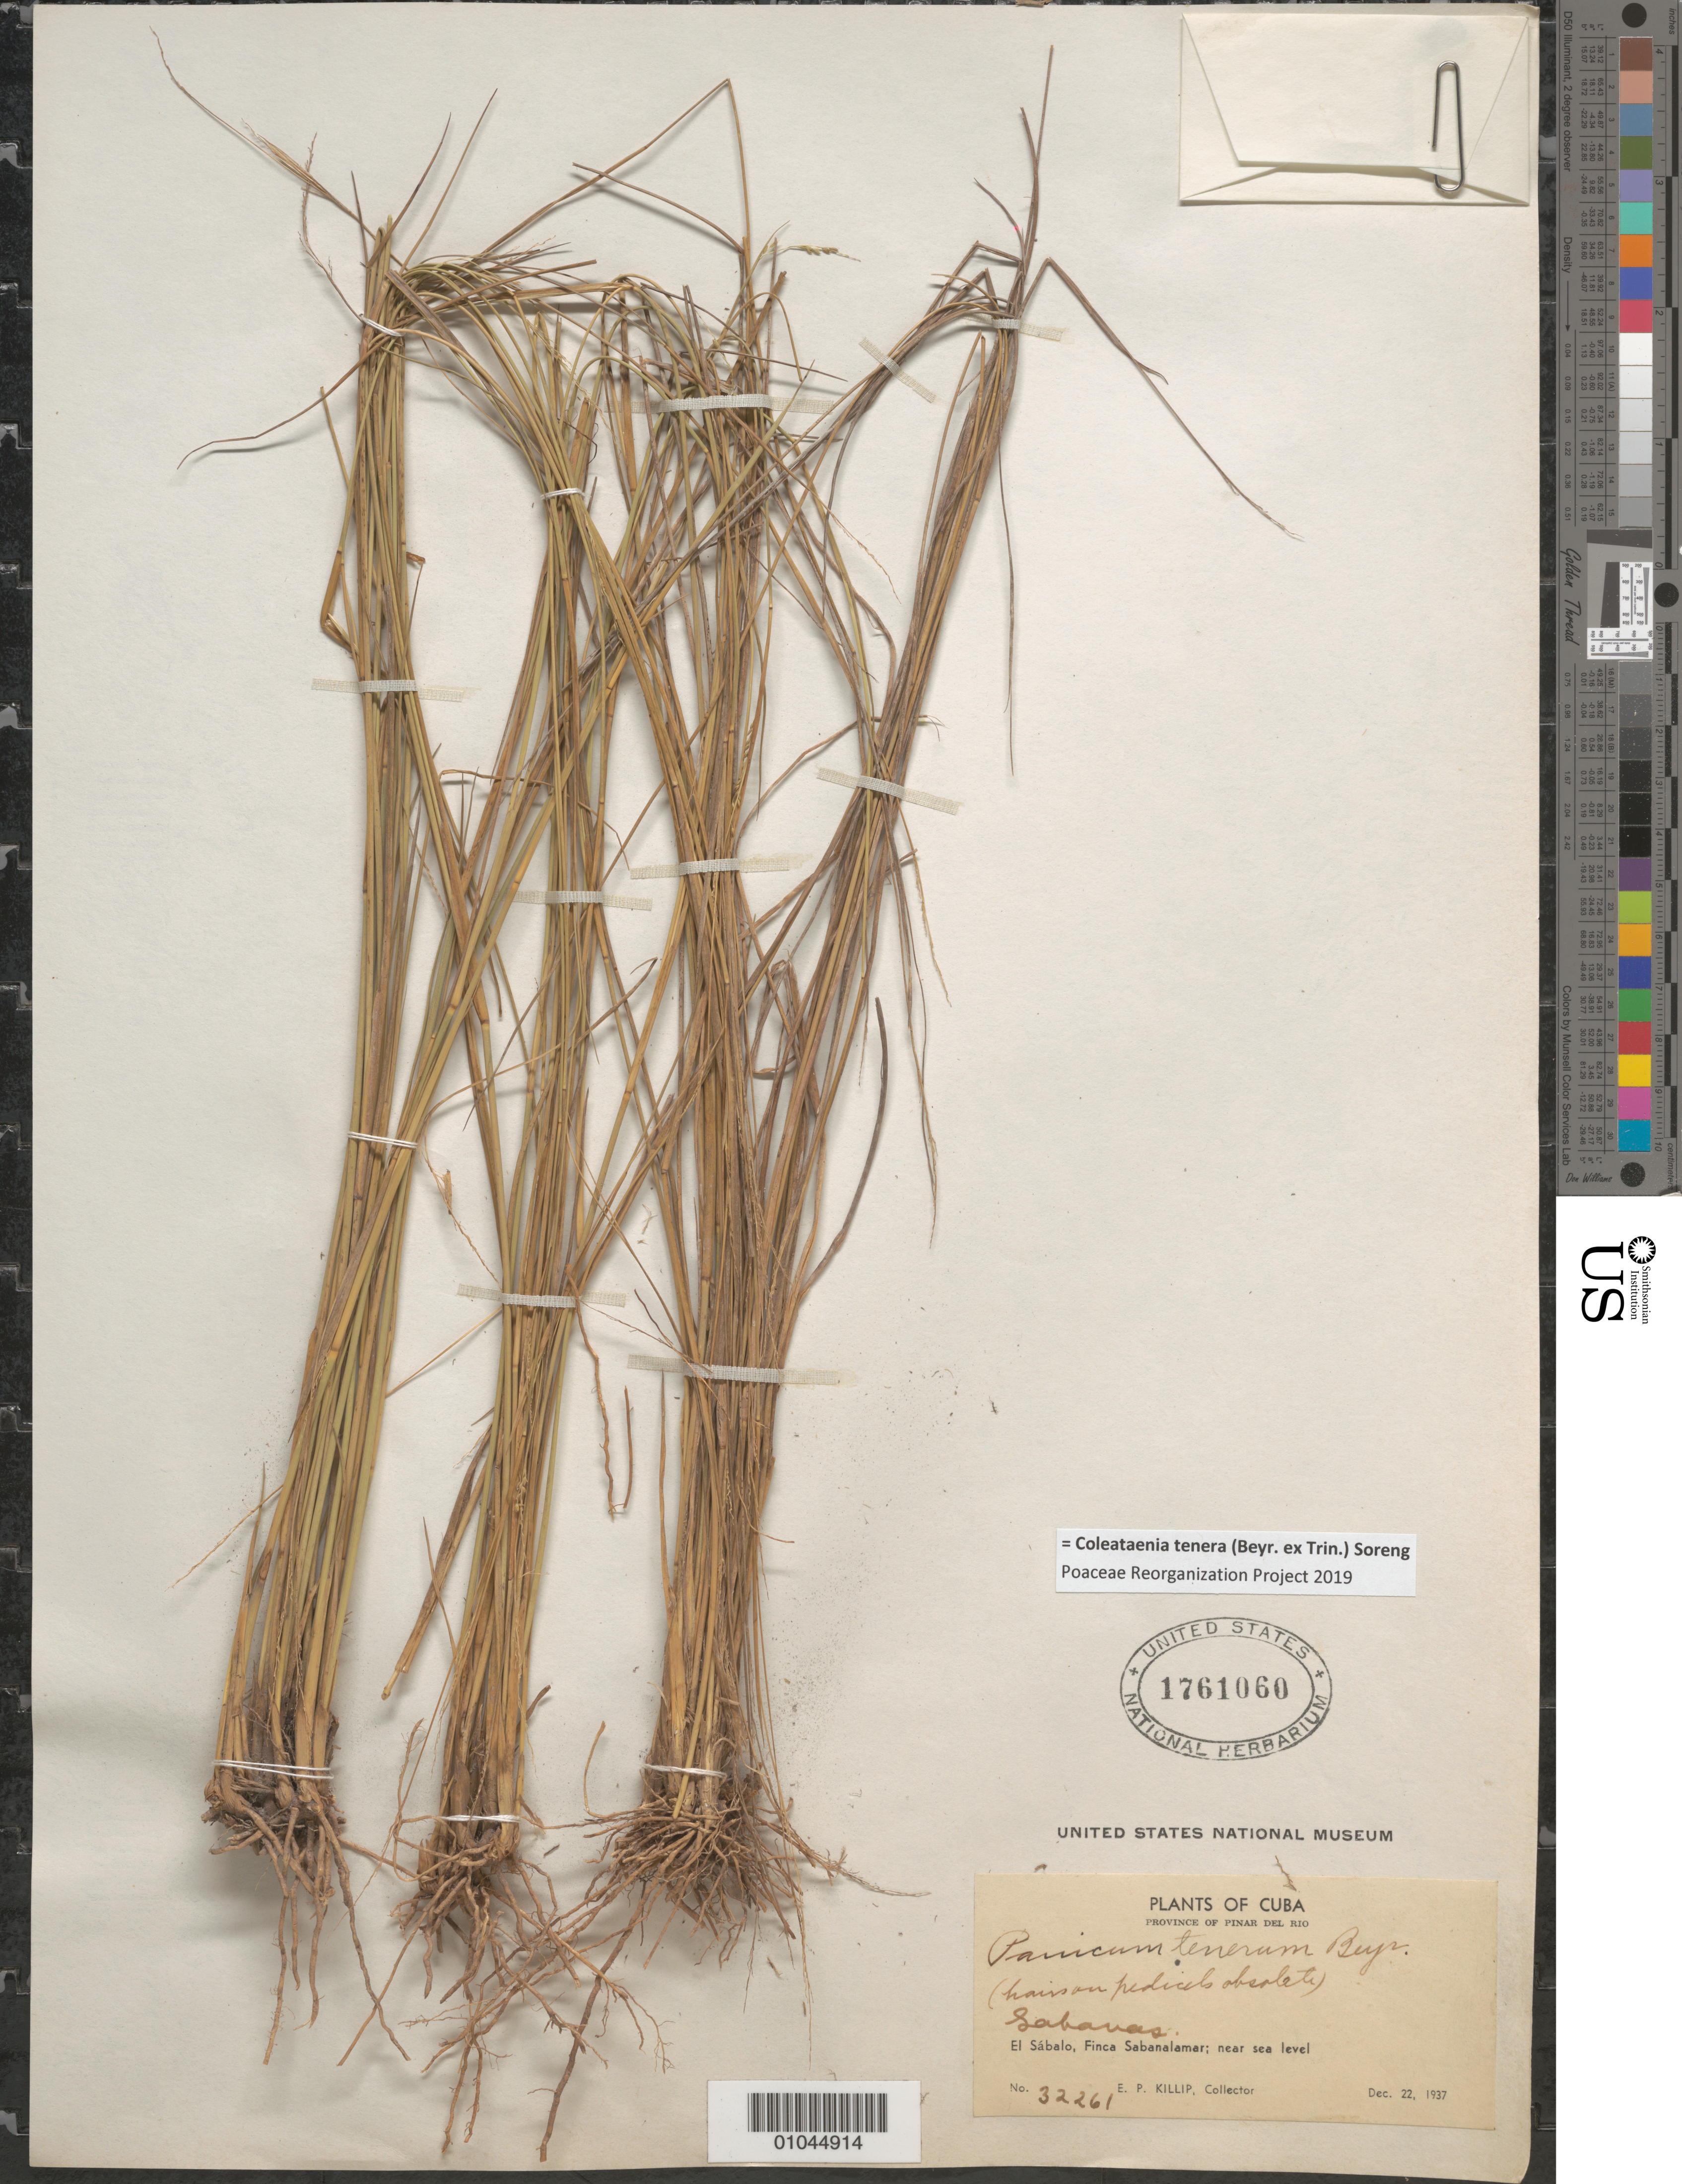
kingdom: Plantae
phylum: Tracheophyta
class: Liliopsida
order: Poales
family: Poaceae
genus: Panicum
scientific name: Panicum tenerum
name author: Beyrich ex Trin.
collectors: E. P. Killip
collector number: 32261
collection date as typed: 22 Dec 1937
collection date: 1937-12-22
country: Cuba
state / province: Pinar del Rio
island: Cuba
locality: El Sabalo, Finca Sabanalamar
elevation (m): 0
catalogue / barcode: US 1761060